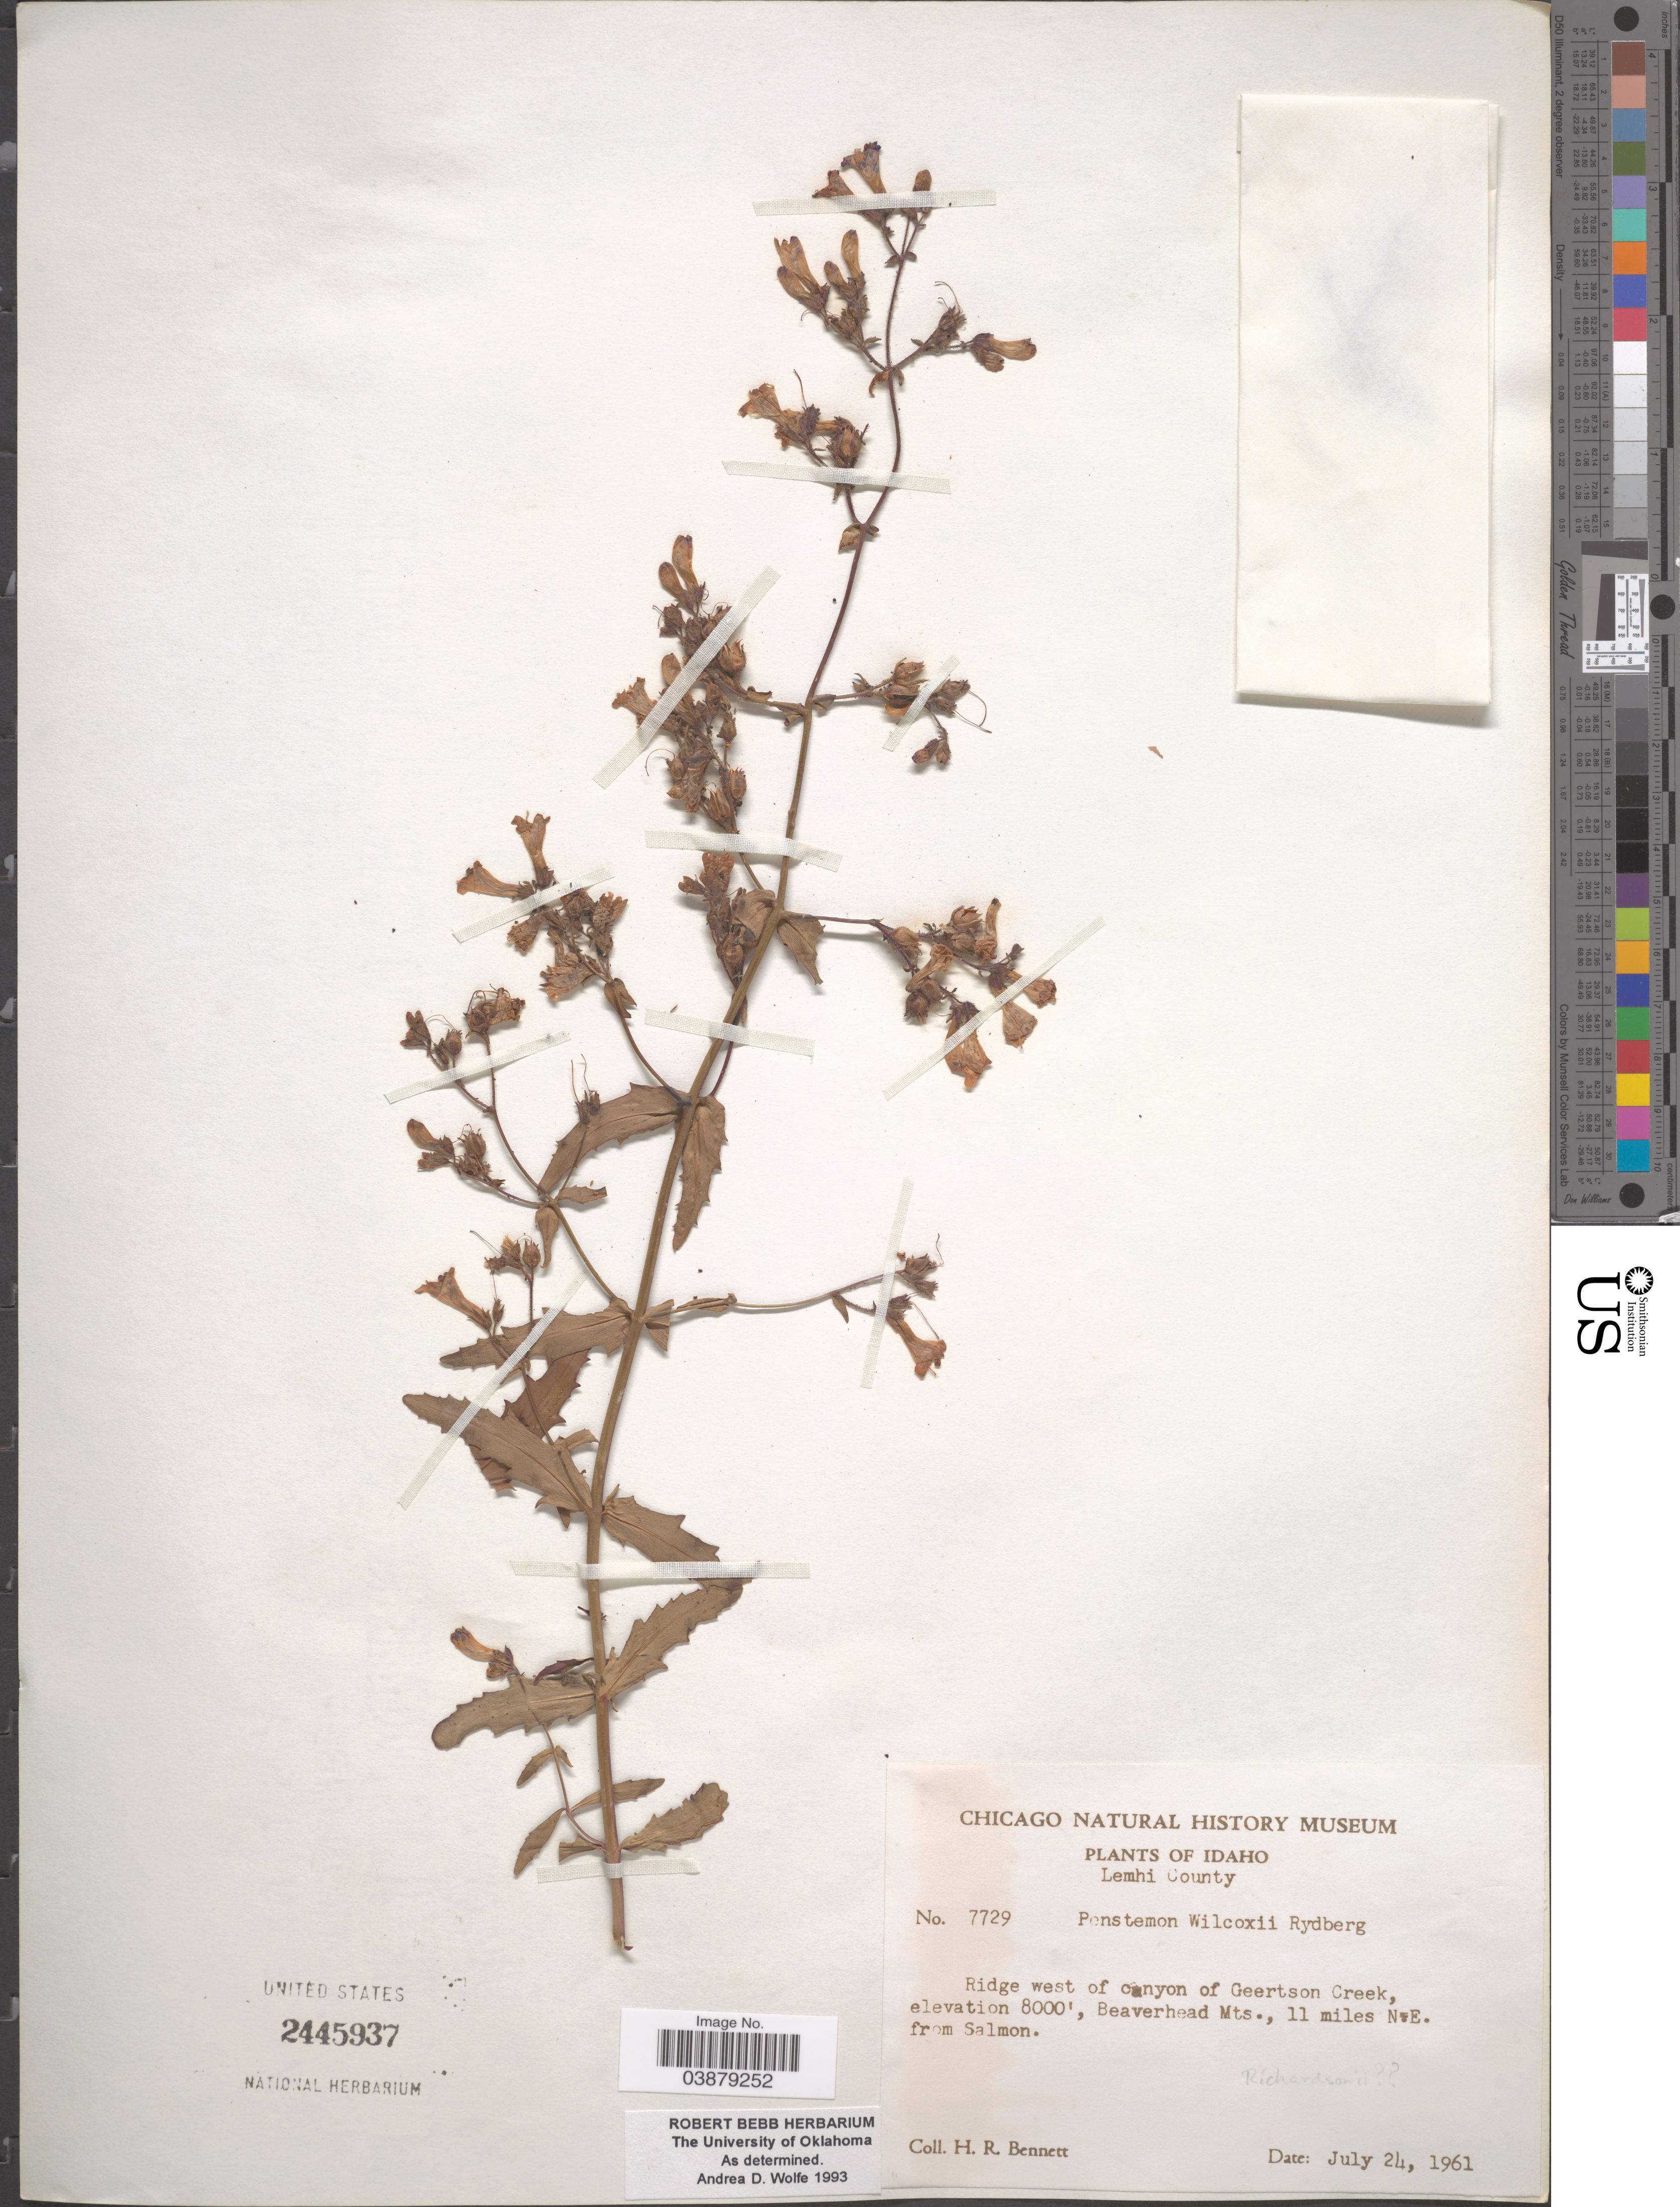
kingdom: Plantae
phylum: Tracheophyta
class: Magnoliopsida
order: Lamiales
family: Plantaginaceae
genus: Penstemon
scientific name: Penstemon wilcoxii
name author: Rydb.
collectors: H. R. Bennett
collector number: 7729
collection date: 1961-07-24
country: United States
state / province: Idaho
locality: Lemhi County. Ridge west of canyon of Geertson Creek, Beaverhead Mts., 11 miles N.E. from Salmon.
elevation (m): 1829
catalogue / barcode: US 2445937